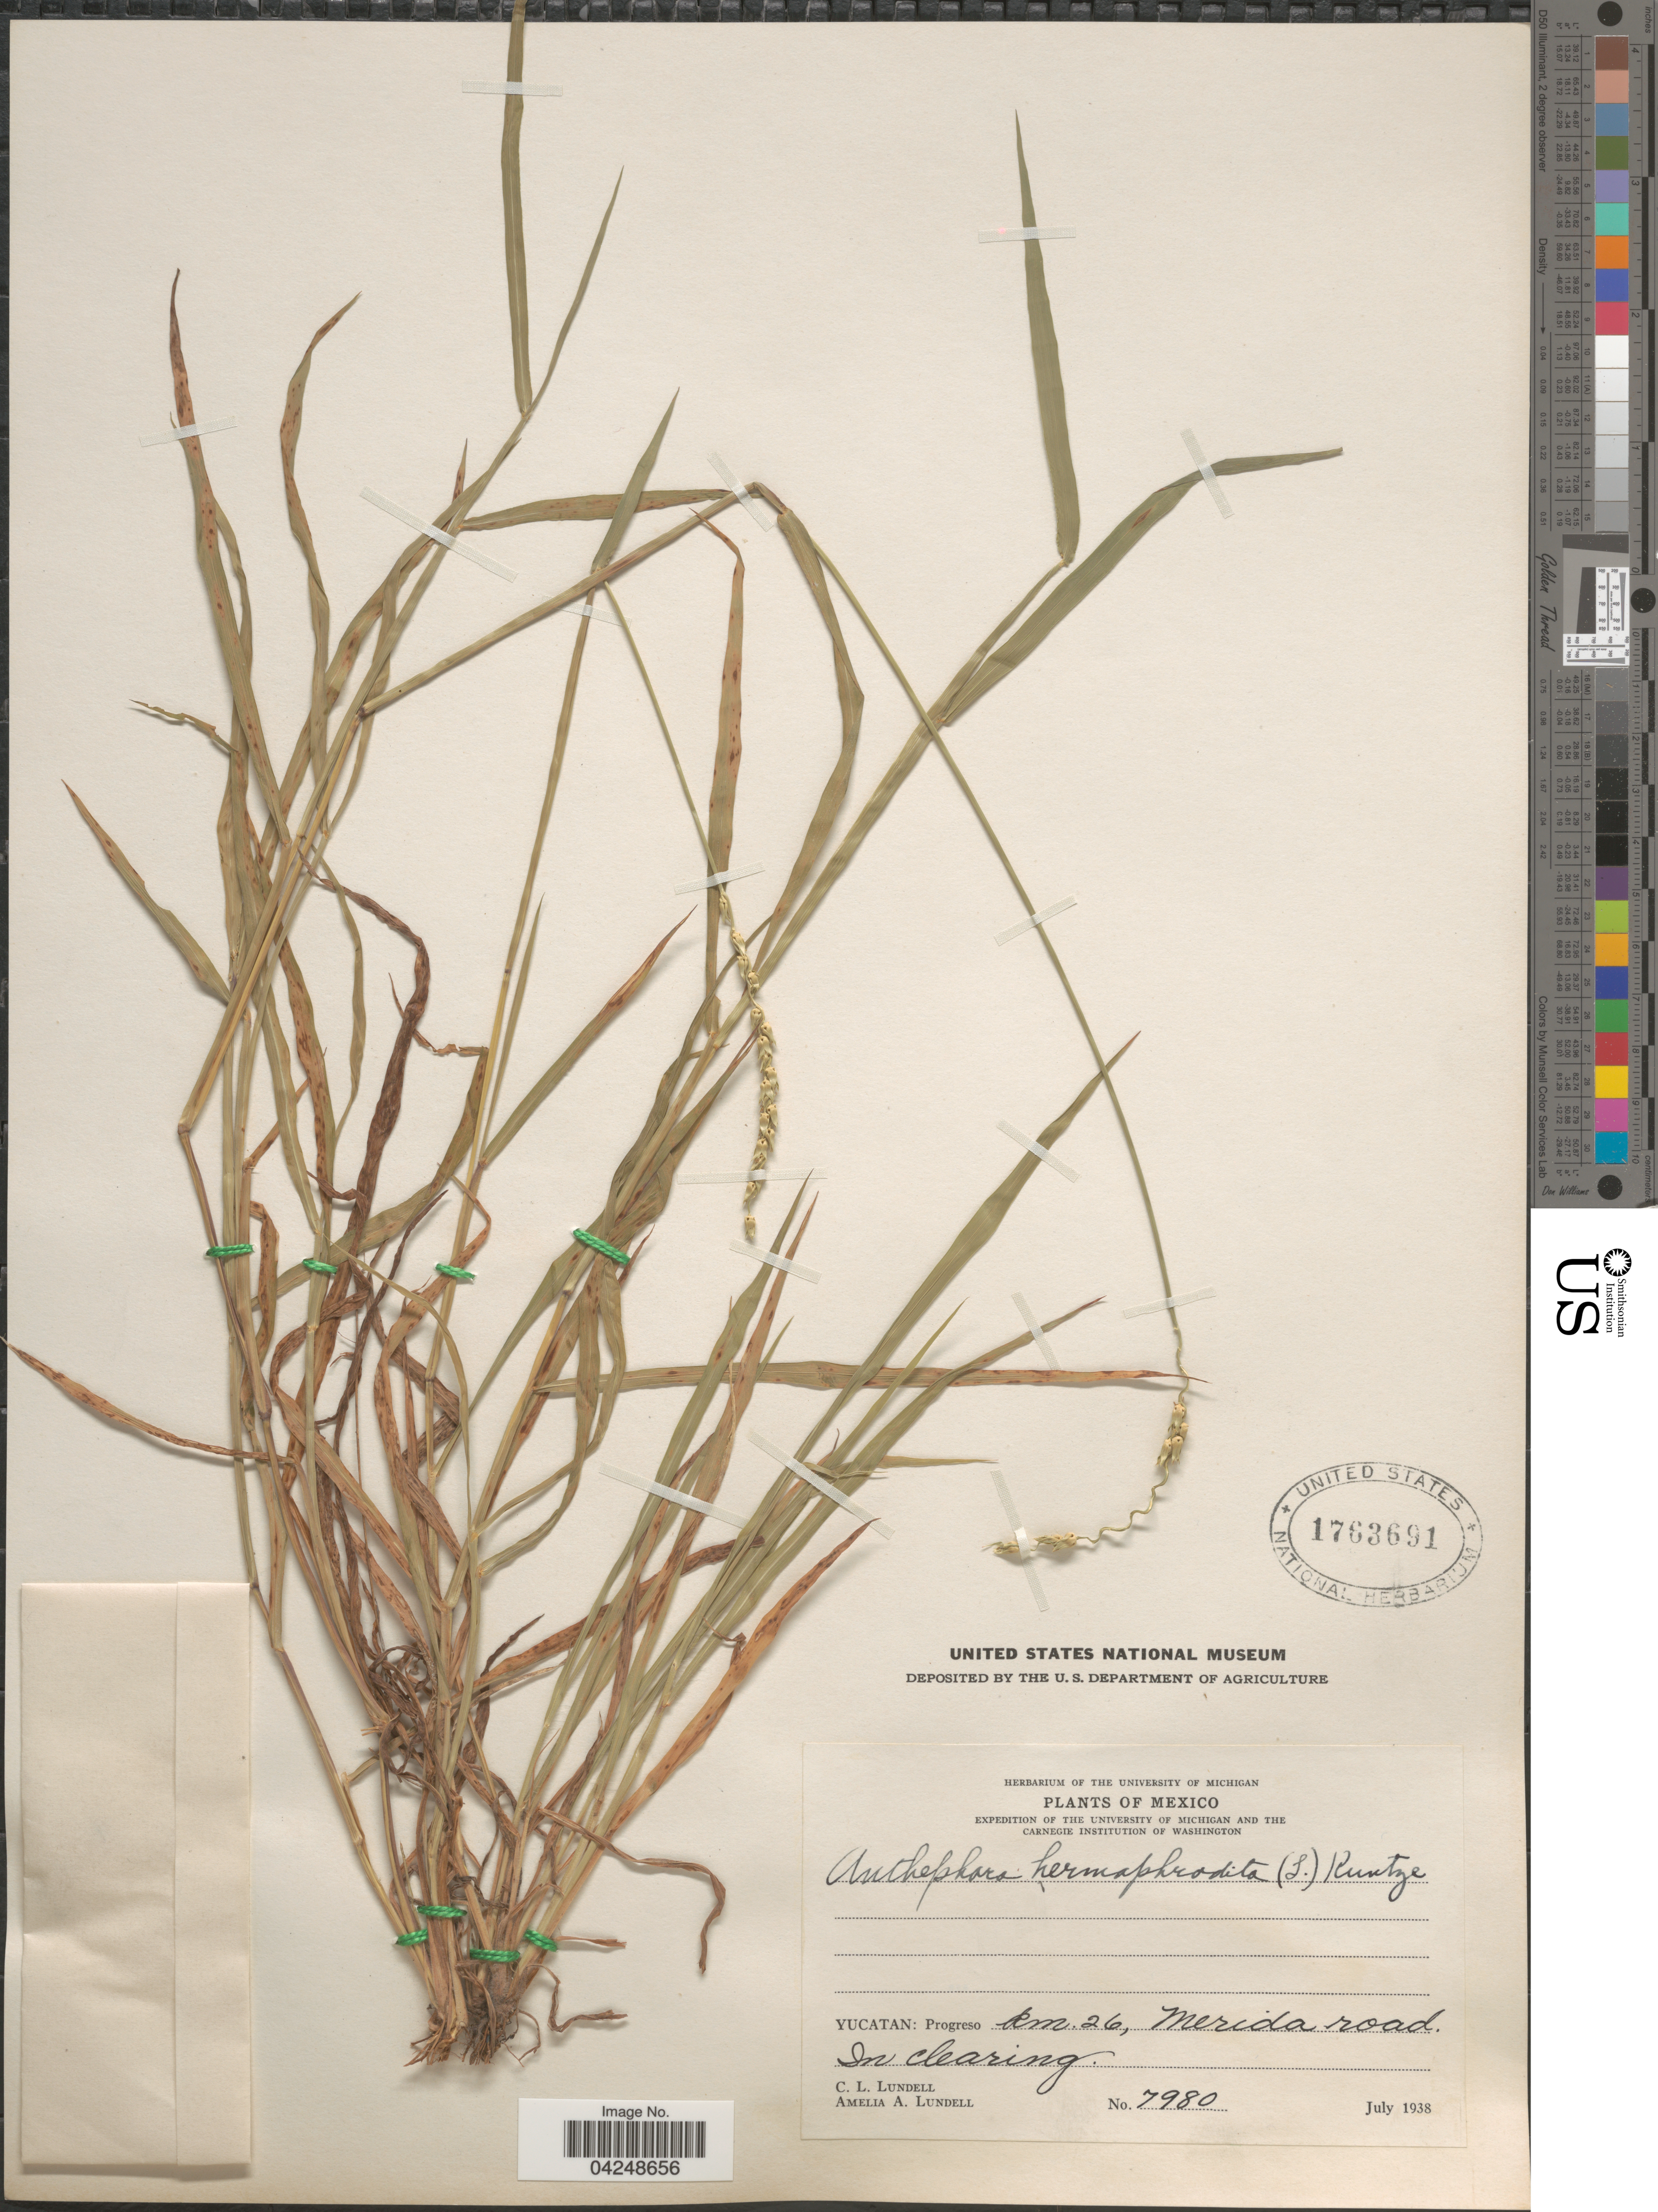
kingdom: Plantae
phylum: Tracheophyta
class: Liliopsida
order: Poales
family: Poaceae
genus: Anthephora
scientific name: Anthephora hermaphrodita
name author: (L.) Kuntze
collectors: C. L. Lundell & A. A. Lundell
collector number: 7980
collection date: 1938-07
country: Mexico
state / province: Yucatán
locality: Expedition of the University of Michigan and the Carnegie Institution of Washington. Progreso km. 26, Merida road. In clearing.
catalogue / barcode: US 1763691